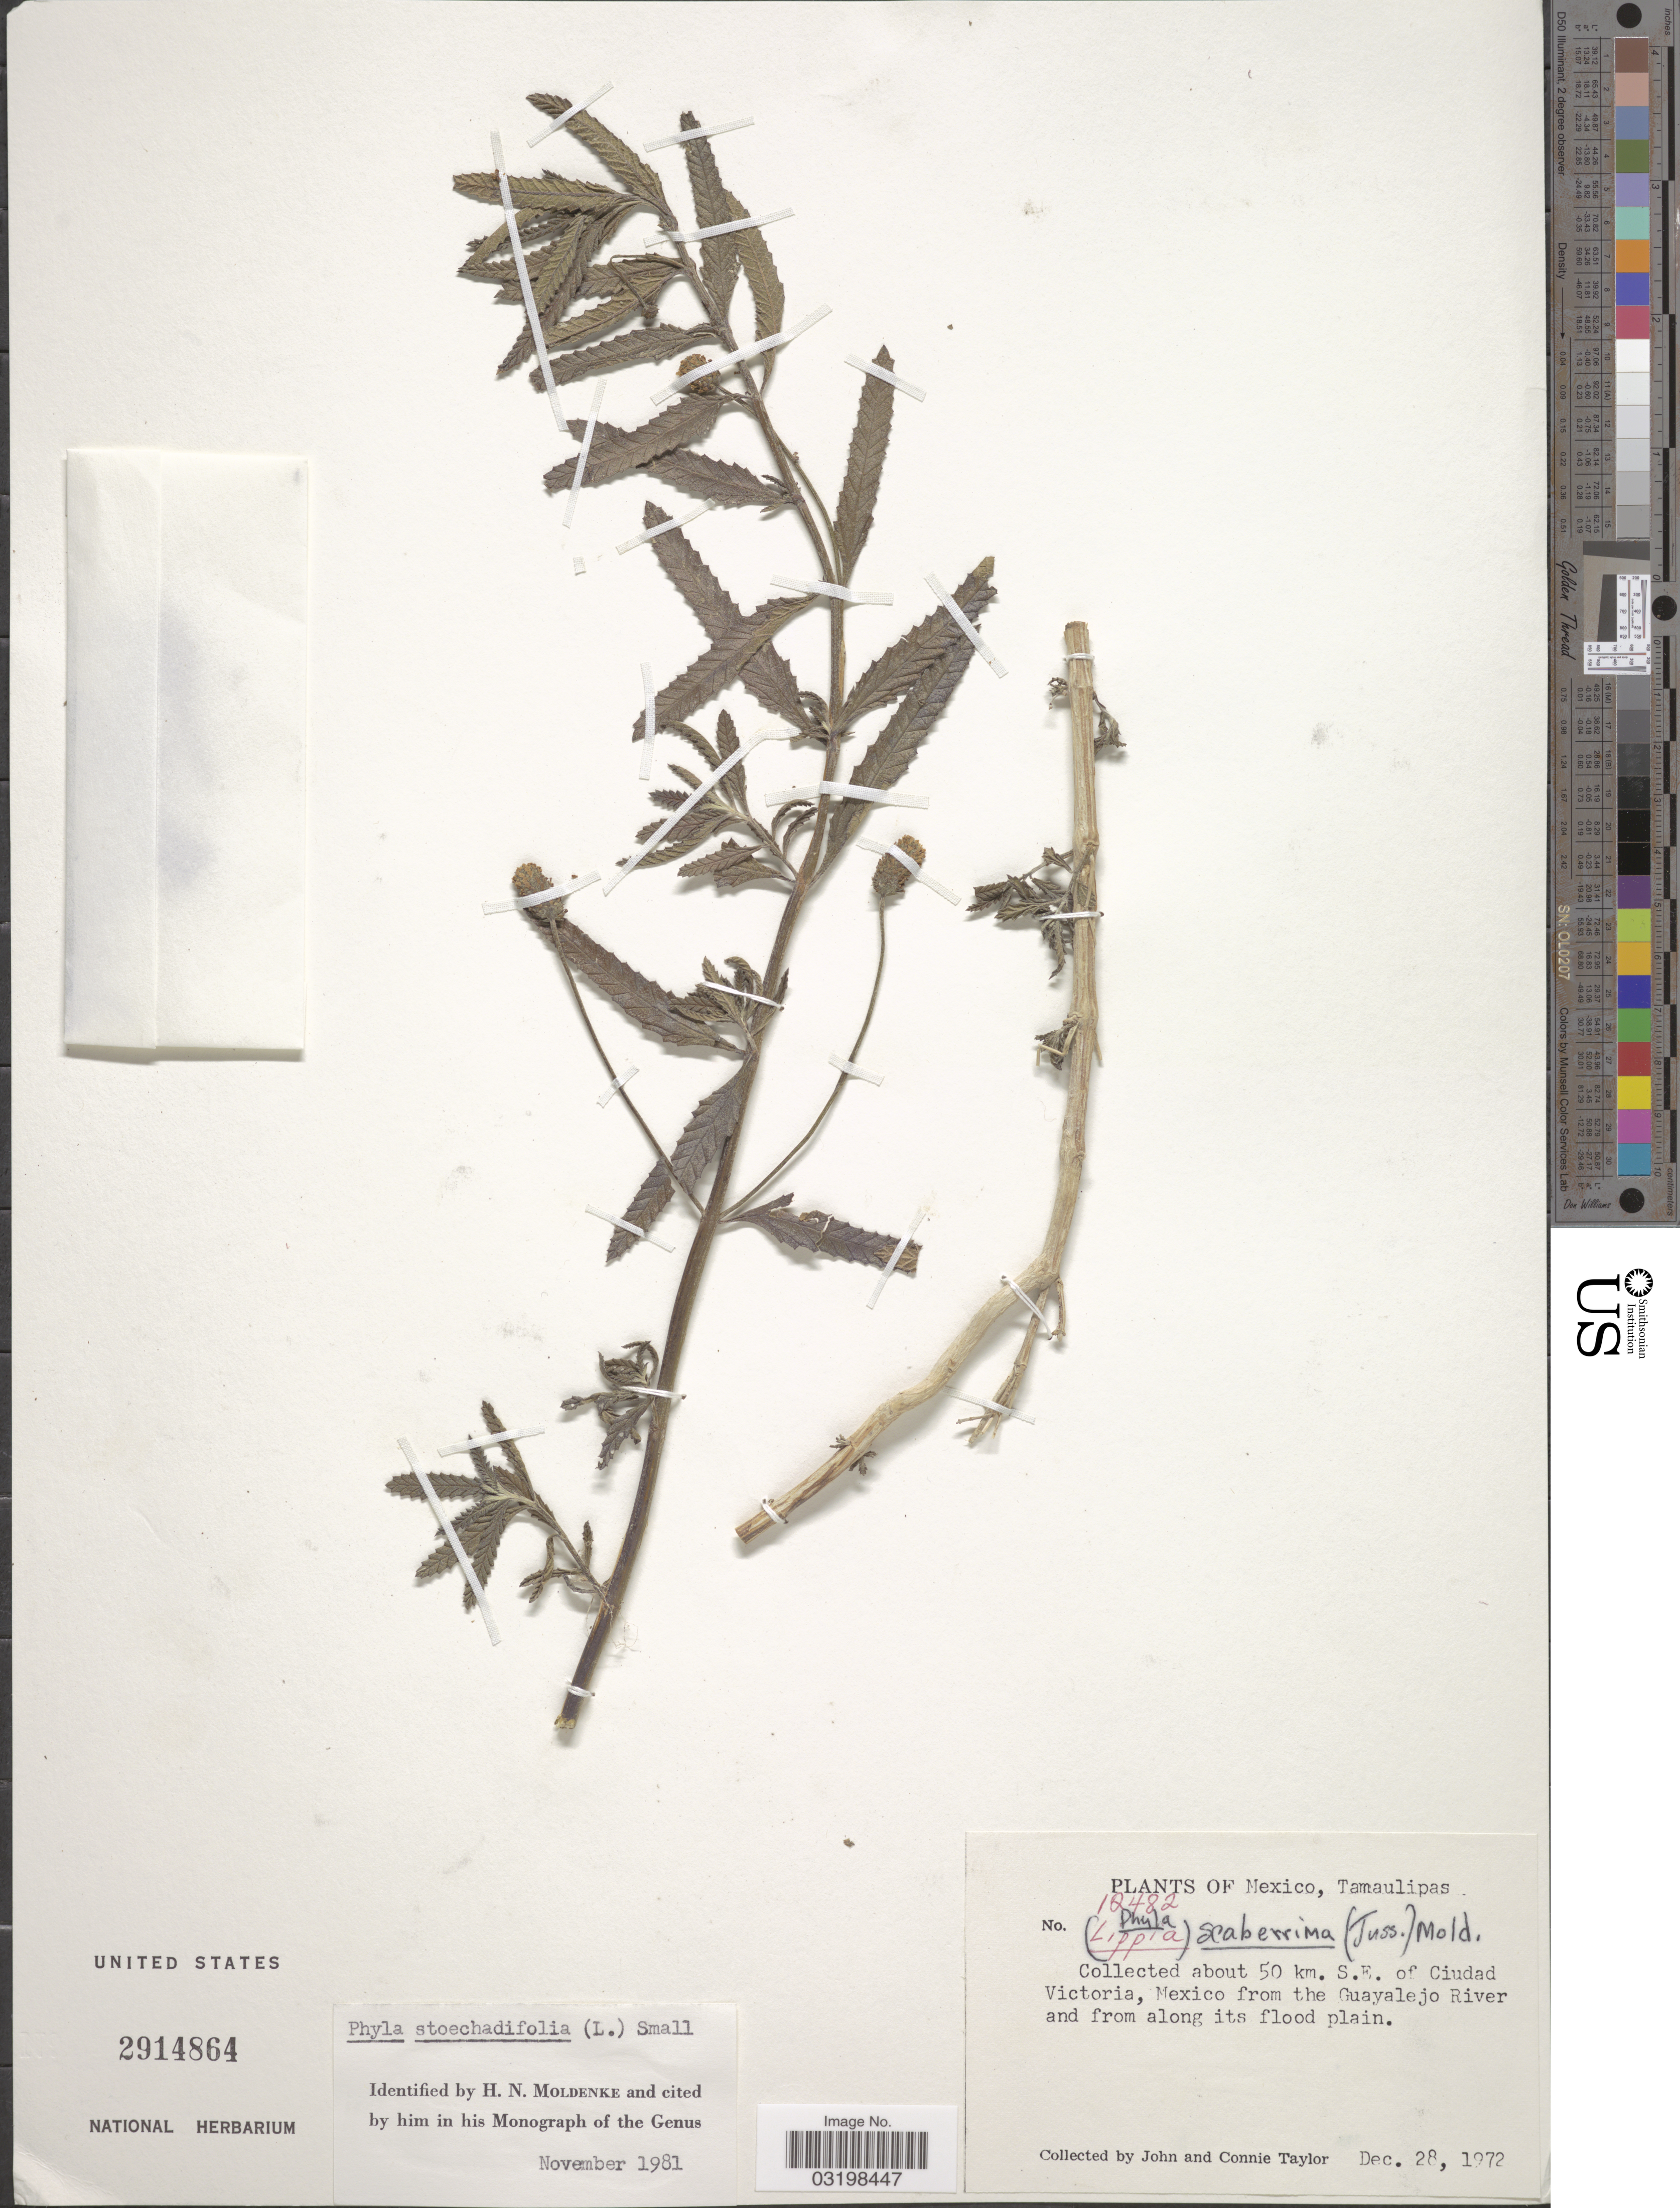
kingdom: Plantae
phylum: Tracheophyta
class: Magnoliopsida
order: Lamiales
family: Verbenaceae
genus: Lippia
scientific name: Lippia stoechadifolia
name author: (L.) Kunth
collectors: J. Taylor & C. Taylor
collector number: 12482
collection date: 1972-12-28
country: Mexico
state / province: Tamaulipas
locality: About 50 km. S.E. of Cuidad Victoria, Mexico from the Guayalejo River and from along its flood plain.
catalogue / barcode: US 2914864